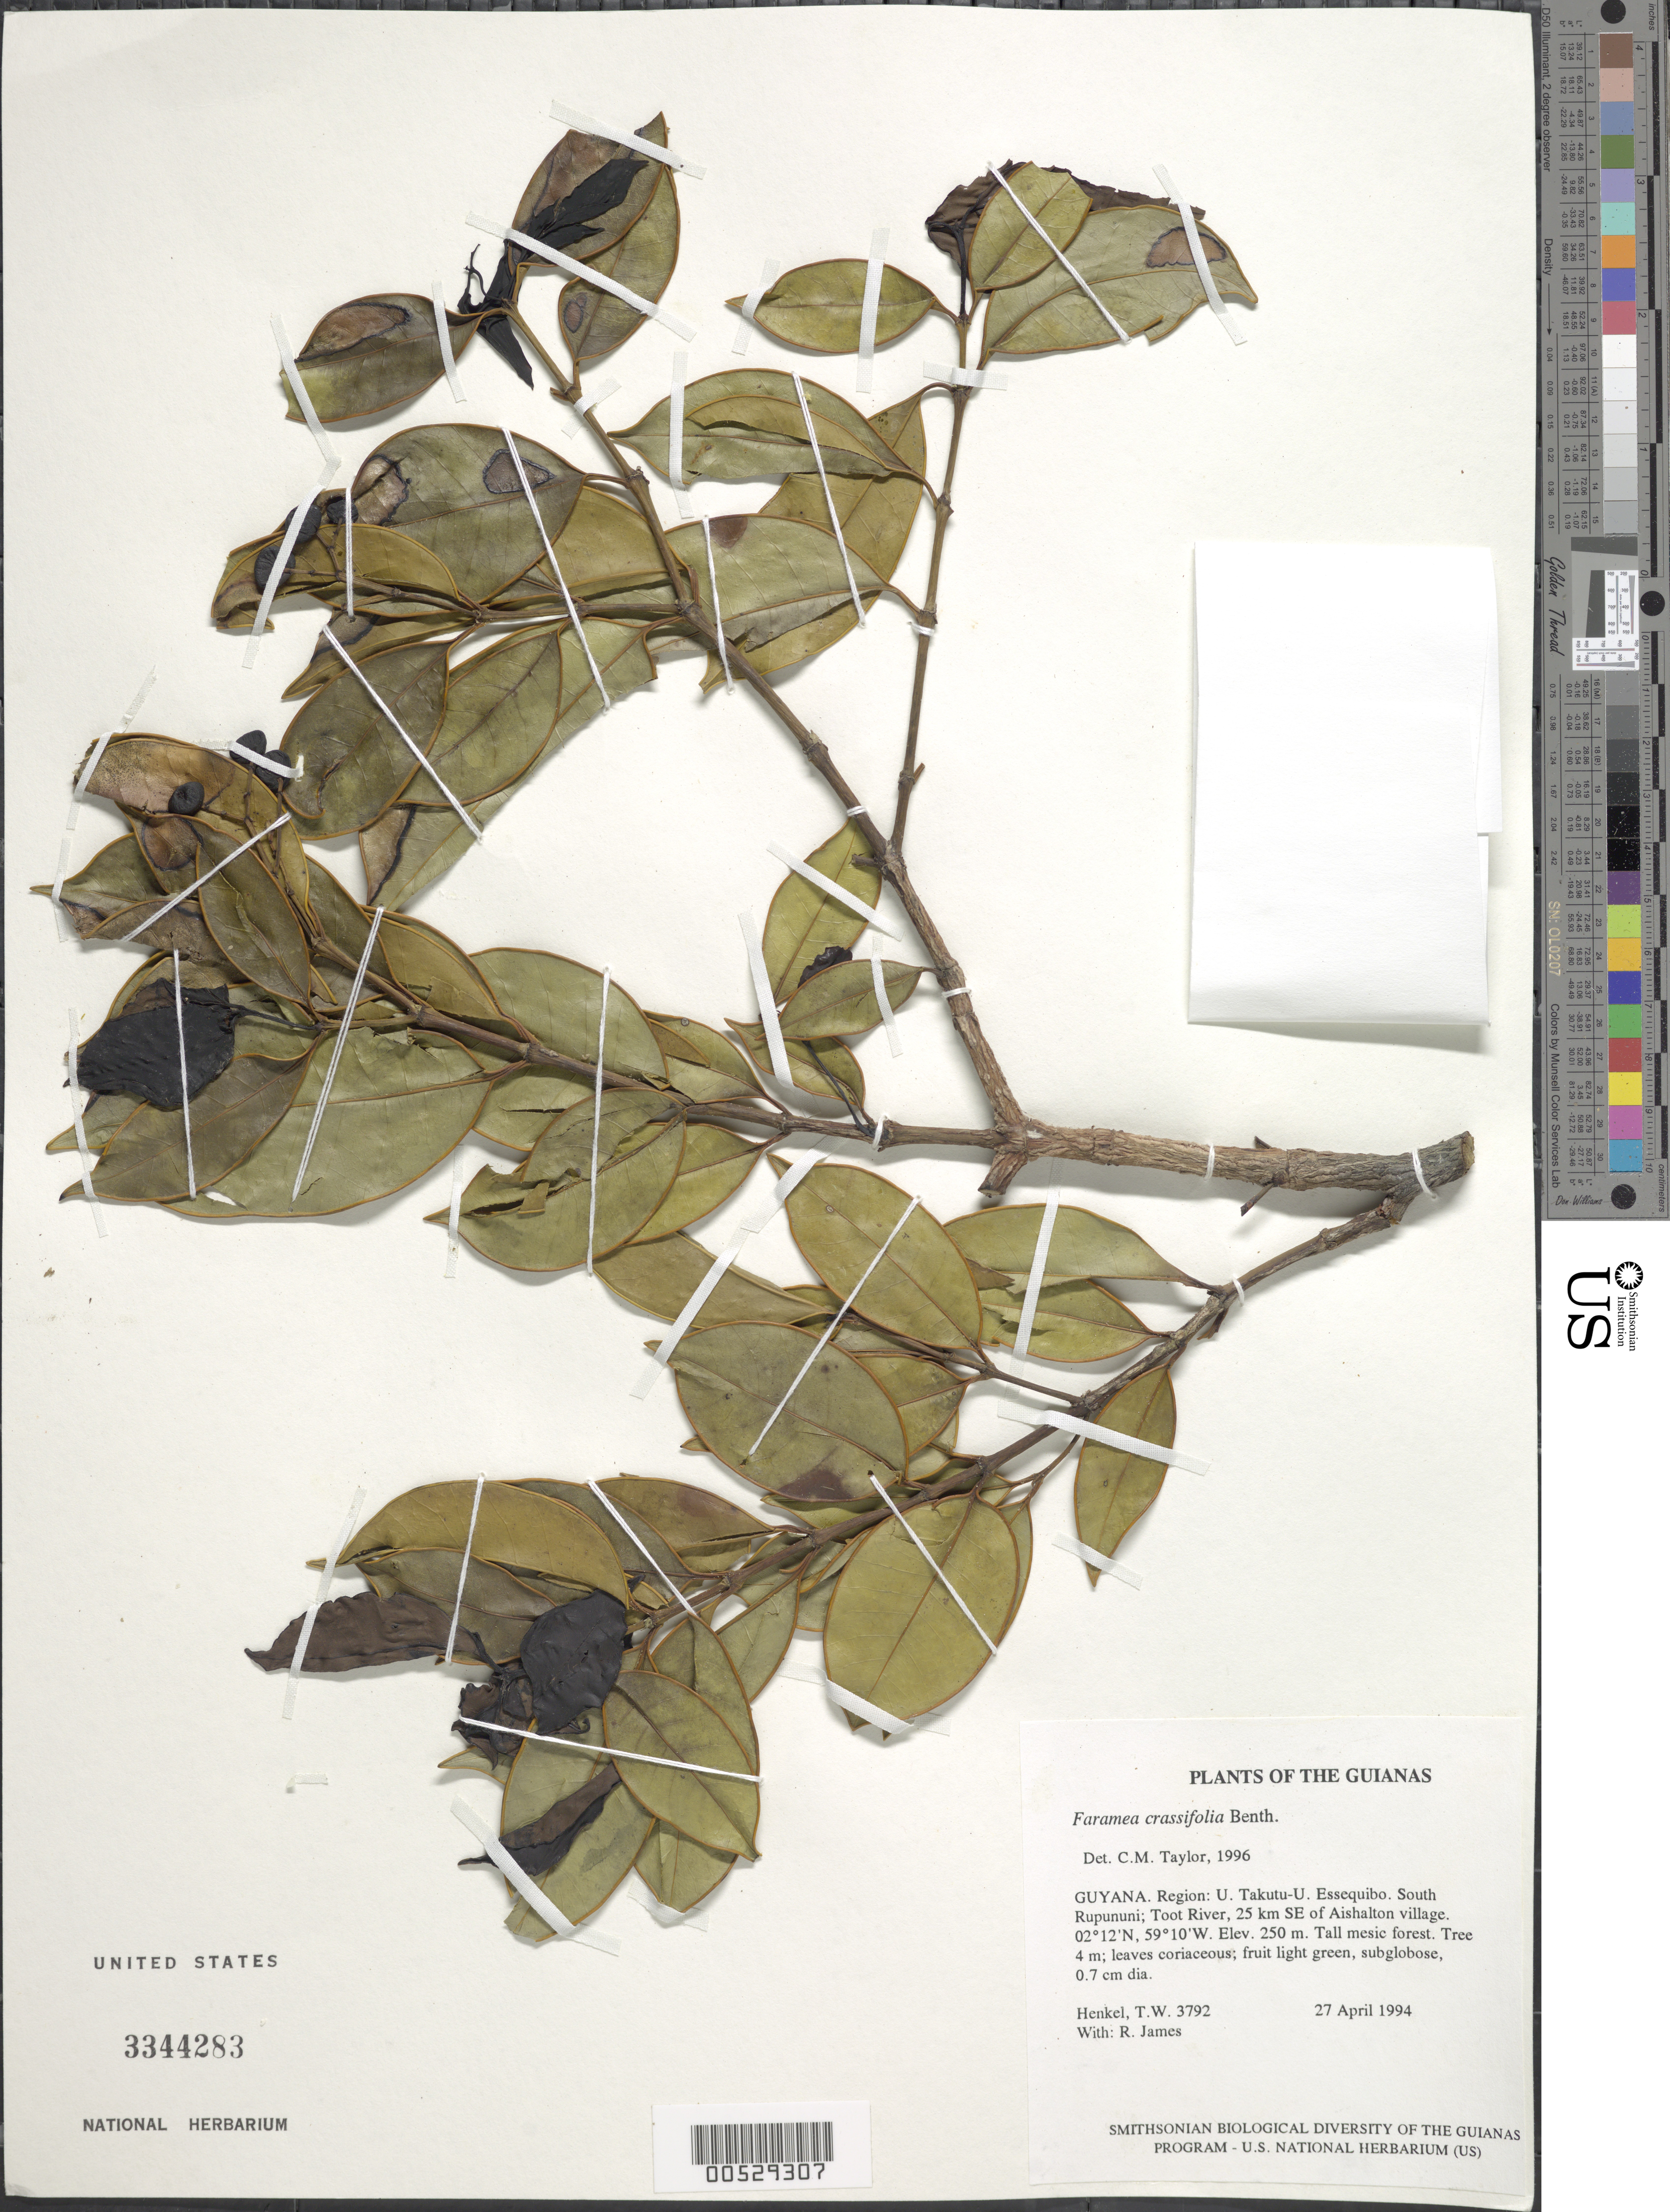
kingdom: Plantae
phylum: Tracheophyta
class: Magnoliopsida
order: Gentianales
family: Rubiaceae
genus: Faramea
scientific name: Faramea crassifolia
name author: Benth.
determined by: Taylor, Charlotte M.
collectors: T. Henkel & R. James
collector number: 3792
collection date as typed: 27 April 1994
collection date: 1994-04-27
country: Guyana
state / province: U. Takutu-U. Essequibo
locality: South Rupununi; Toot River, 25 km SE of Aishalton village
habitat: Tall mesic forest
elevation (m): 250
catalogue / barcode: US 3344283